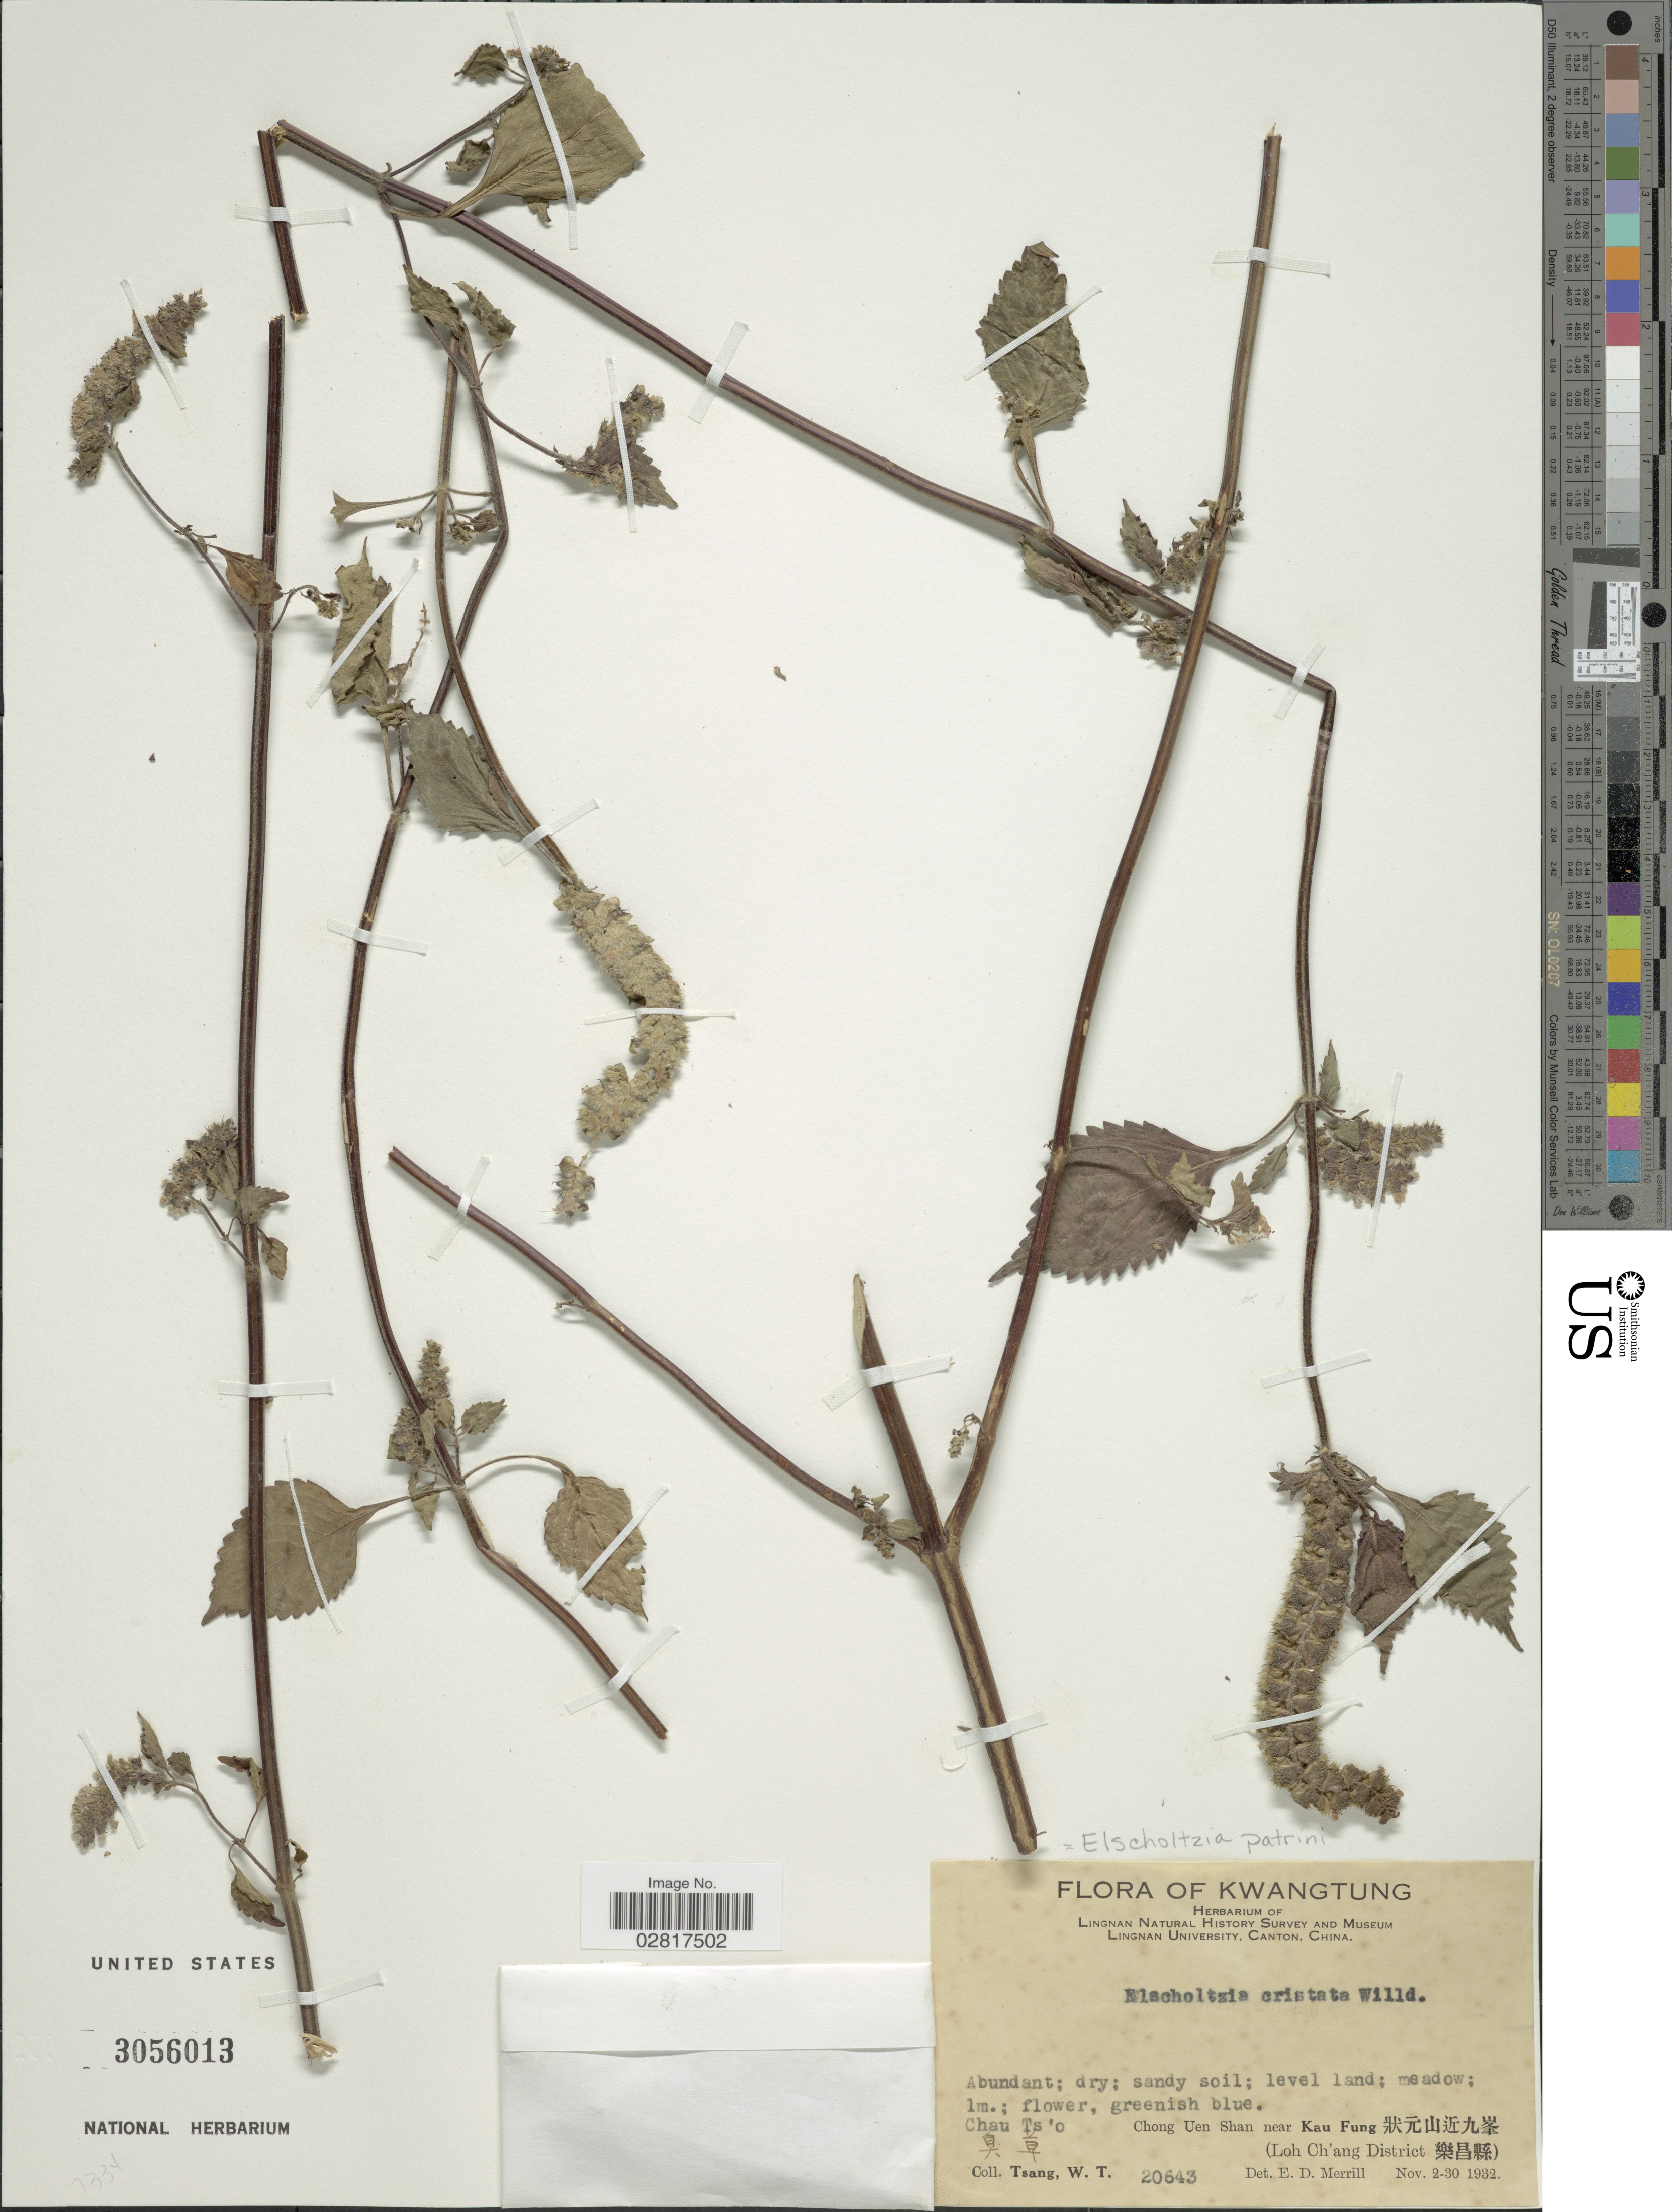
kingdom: Plantae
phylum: Tracheophyta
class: Magnoliopsida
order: Lamiales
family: Lamiaceae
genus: Elsholtzia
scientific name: Elsholtzia patrinii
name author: (Lepech.) Garcke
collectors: W. T. Tsang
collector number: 20643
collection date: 1932-11-02/1932-11-30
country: China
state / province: Guangdong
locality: Kwangtung, Chong Uen Shan near Kau Fung (Loh Ch'ang District), Chau Ts'o.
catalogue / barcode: US 3056013